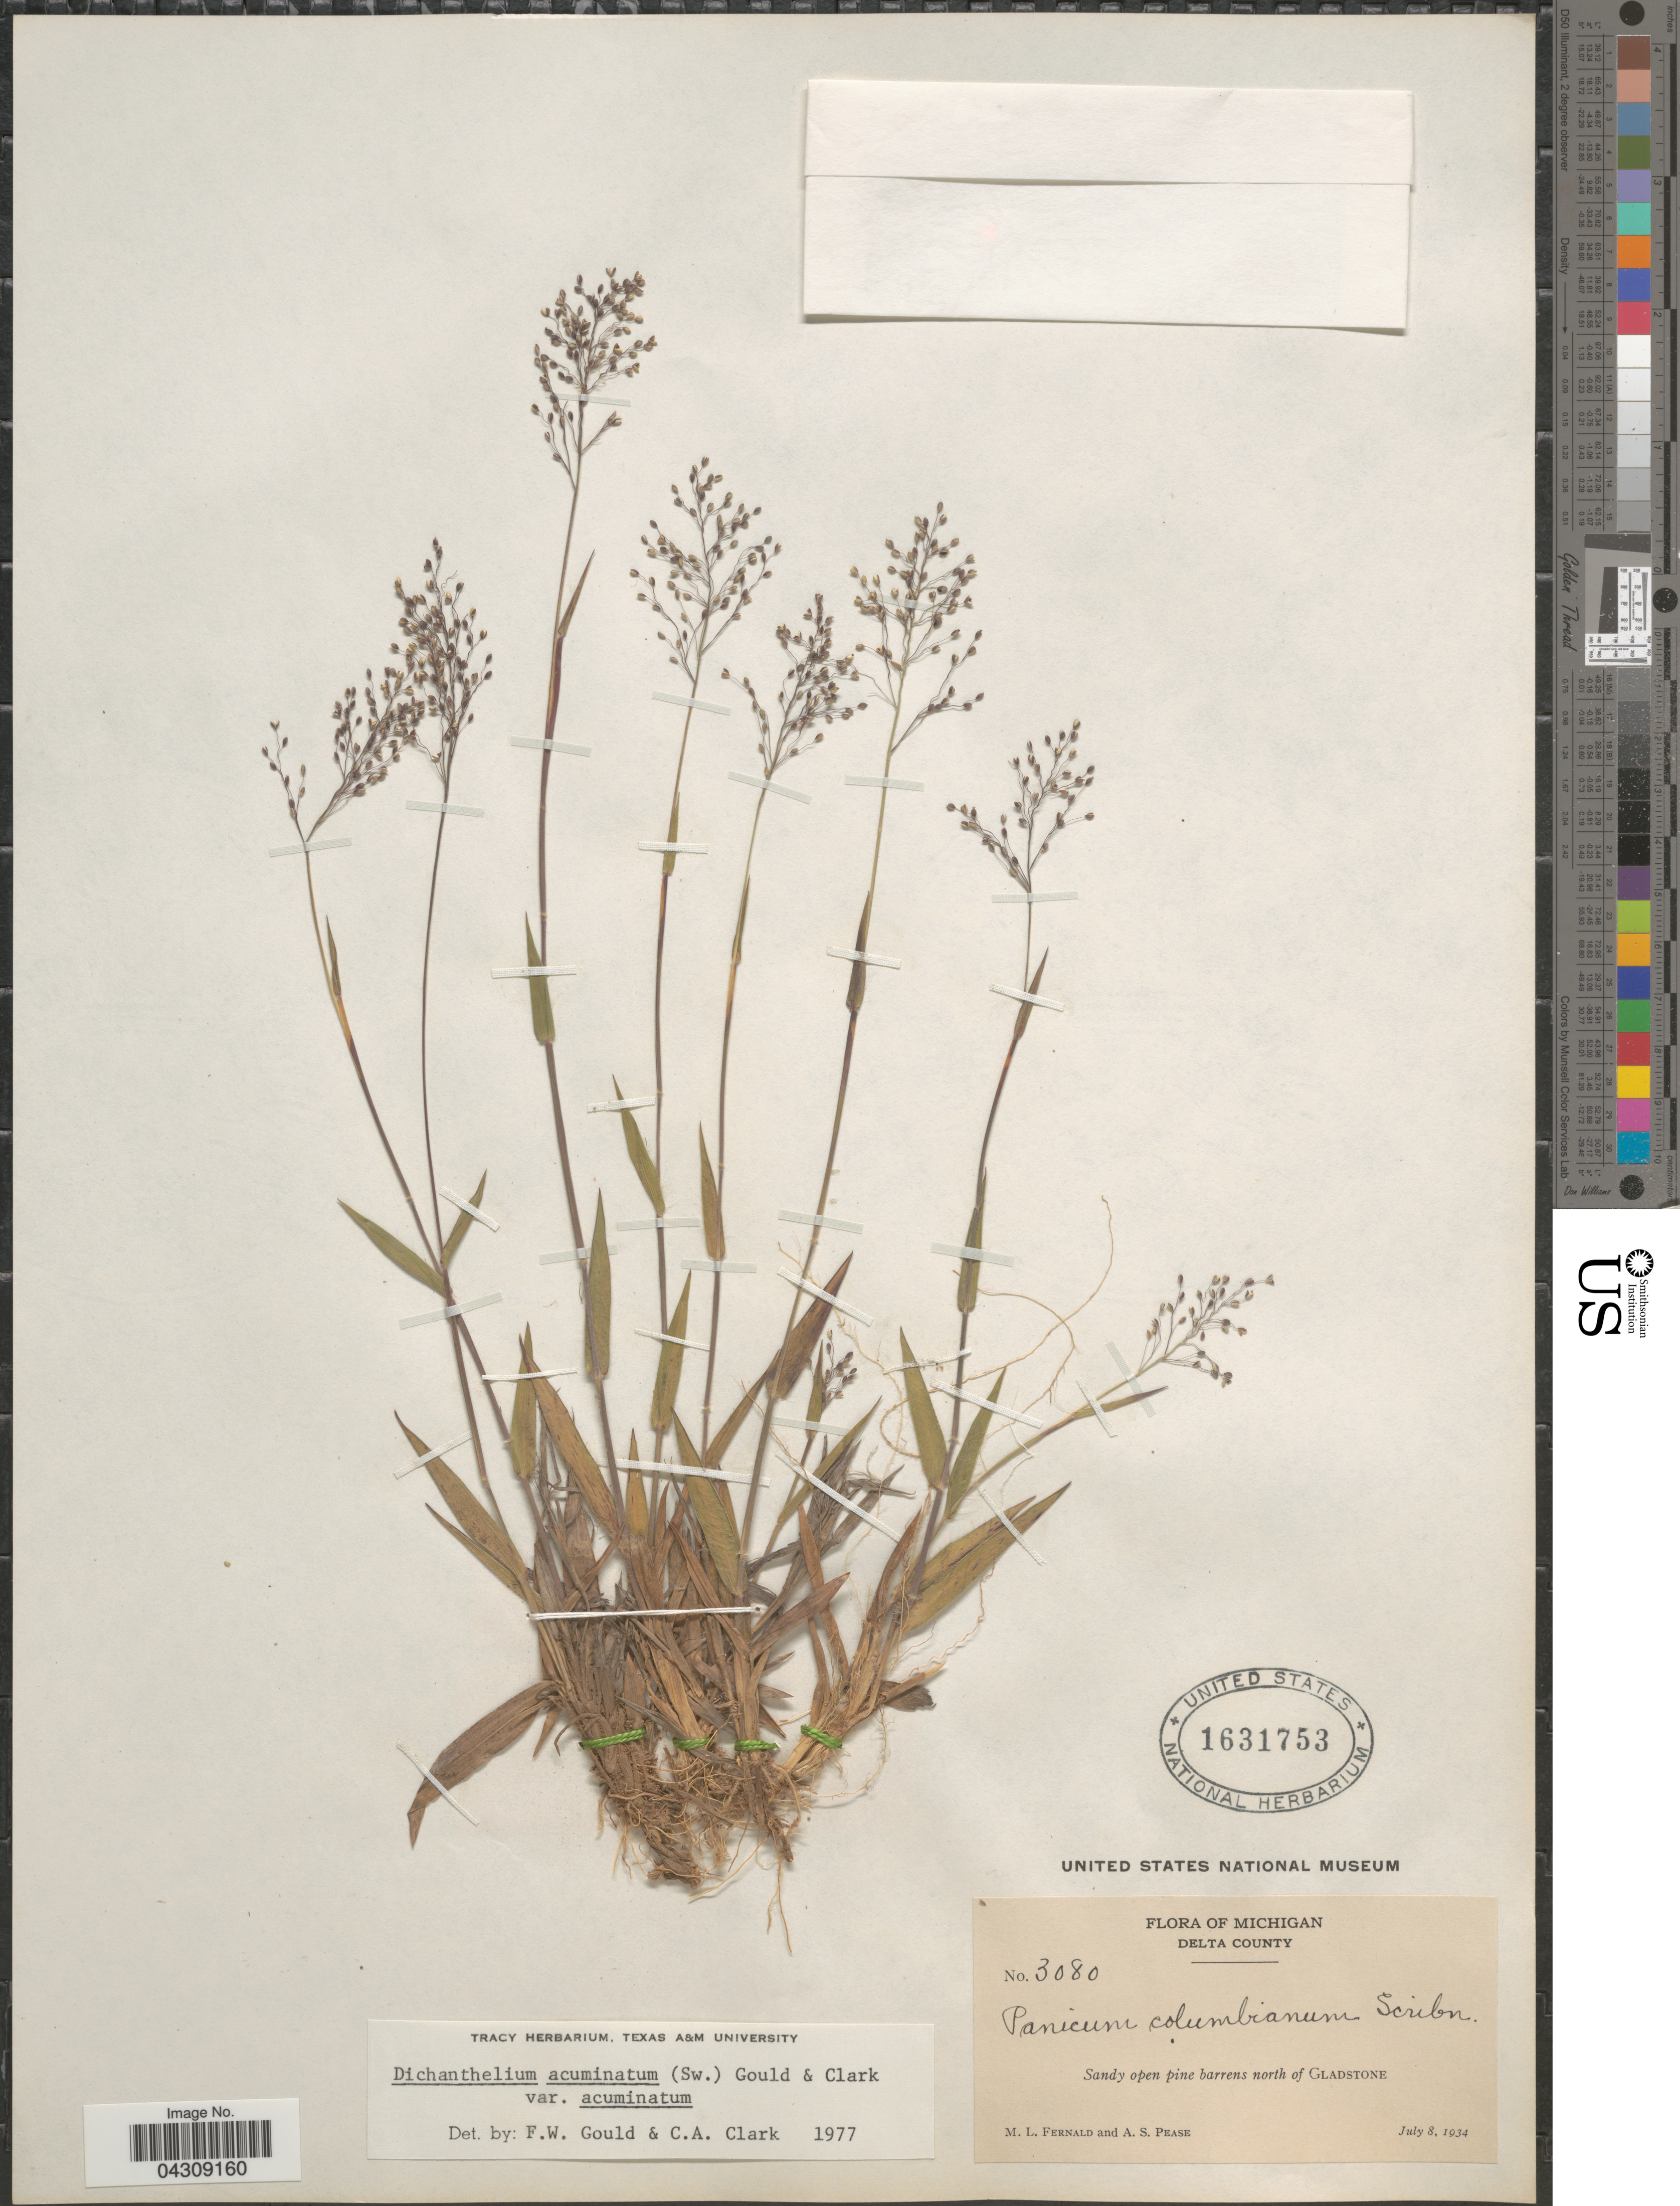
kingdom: Plantae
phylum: Tracheophyta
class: Liliopsida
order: Poales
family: Poaceae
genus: Dichanthelium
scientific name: Dichanthelium acuminatum var. acuminatum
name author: (Sw.) Gould & C.A. Clark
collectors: M. L. Fernald & A. S. Pease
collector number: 3080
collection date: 1934-07-08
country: United States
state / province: Michigan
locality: Delta County. Sandy open pine barrens north of Gladstone.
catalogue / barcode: US 1631753